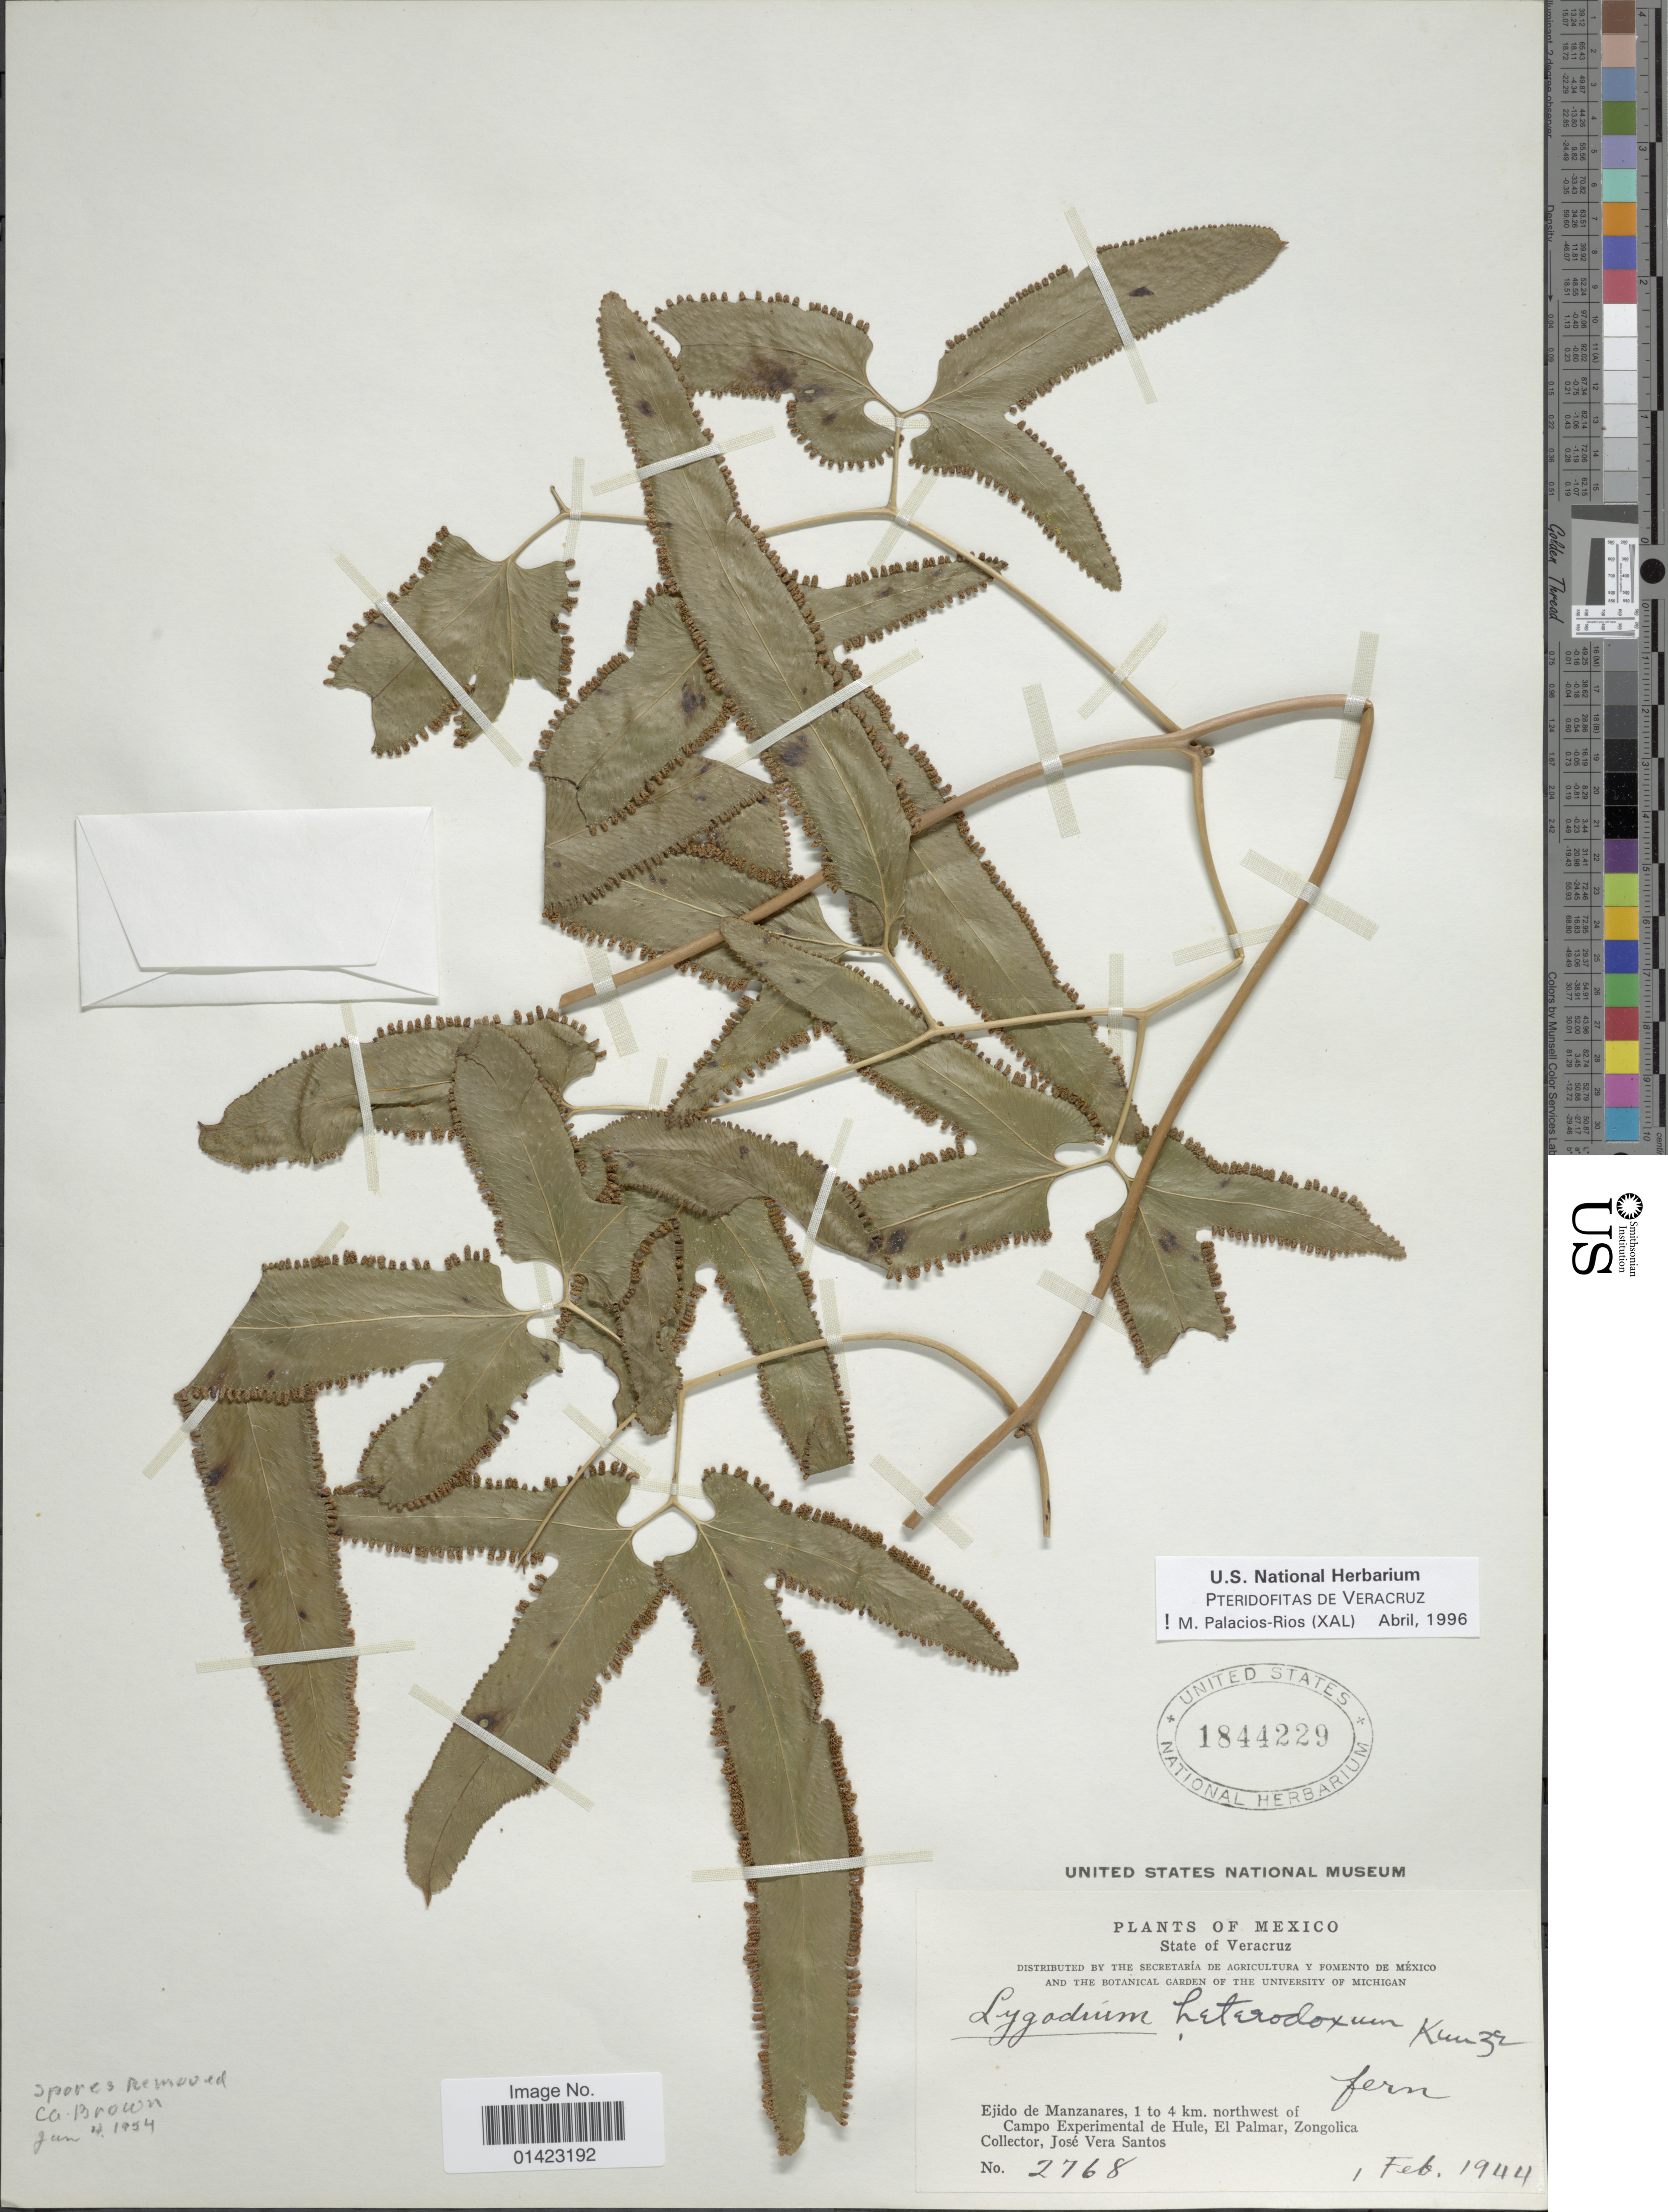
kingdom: Plantae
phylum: Tracheophyta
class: Polypodiopsida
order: Schizaeales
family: Lygodiaceae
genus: Lygodium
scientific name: Lygodium heterodoxum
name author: Kunze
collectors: J. V. Santos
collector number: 2768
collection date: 1944-02-01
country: Mexico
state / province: Veracruz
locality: State of Veracruz, Ejido de Manzanares, 1 to 4km northwest of Campo experimental de Hule, El Palmar, Zongolica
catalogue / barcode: US 1844229